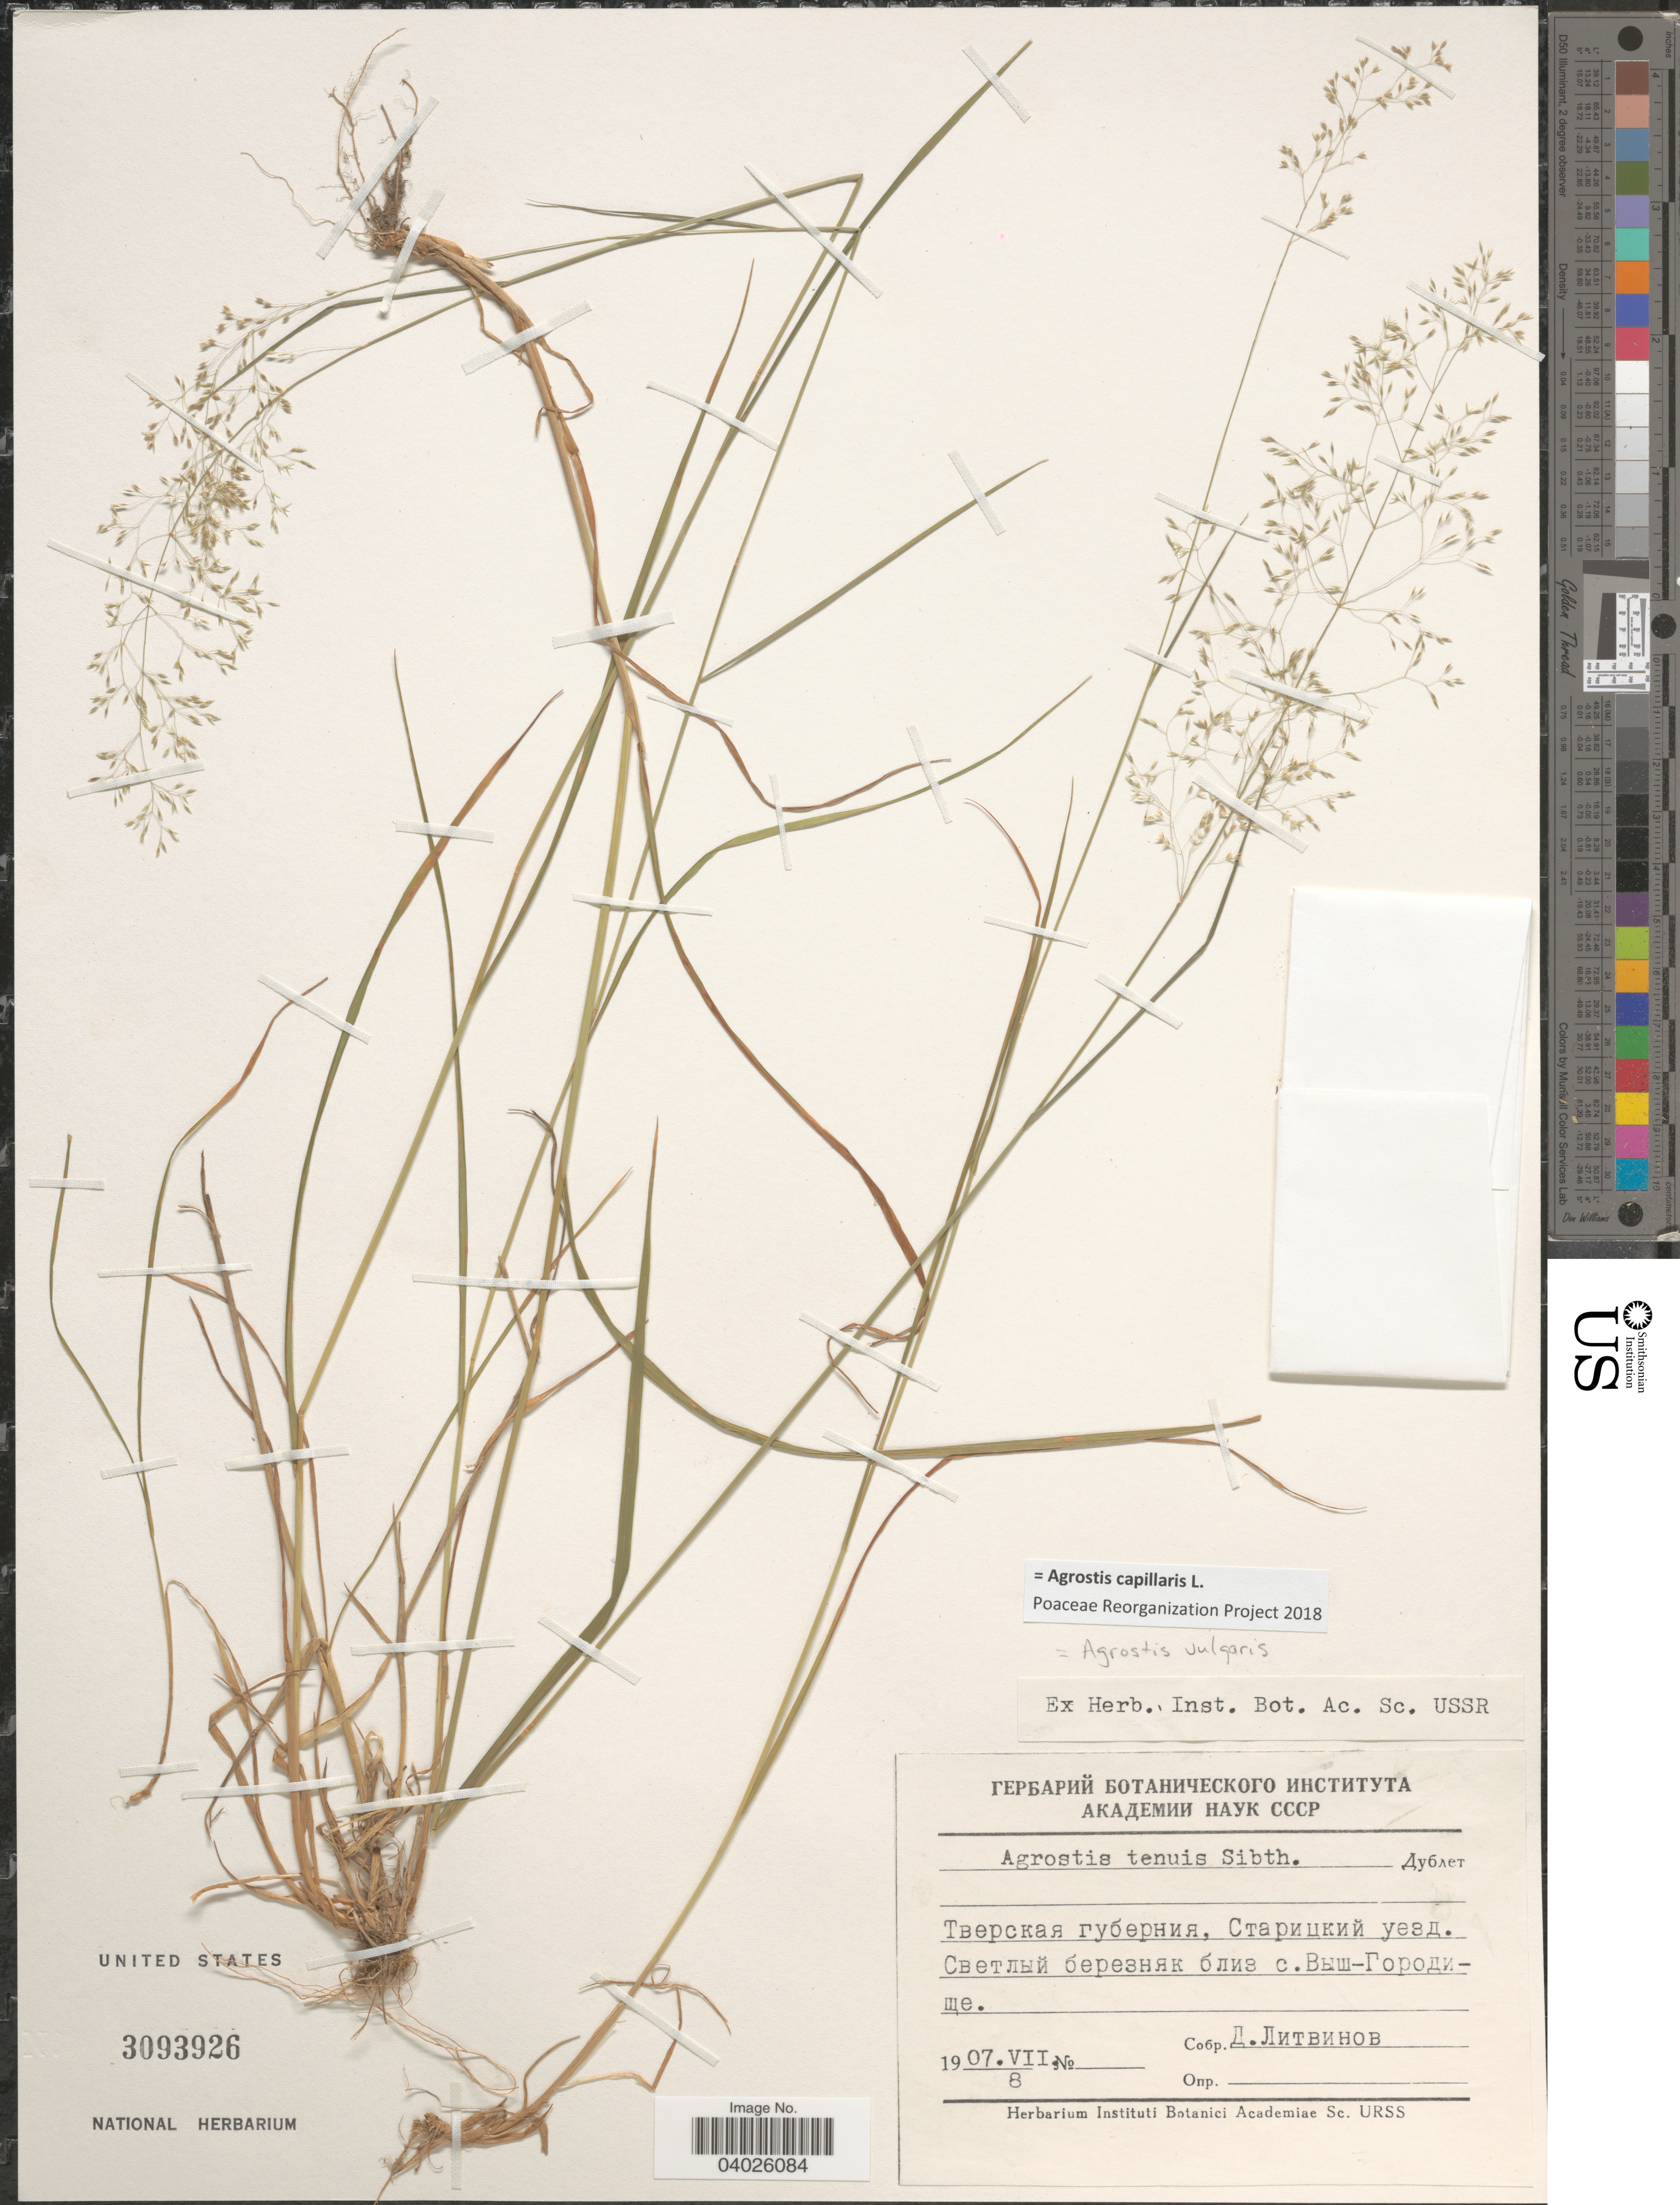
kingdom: Plantae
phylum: Tracheophyta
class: Liliopsida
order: Poales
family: Poaceae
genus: Agrostis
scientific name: Agrostis capillaris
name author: L.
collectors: D. Litvinov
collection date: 1907-07-08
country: Russian Federation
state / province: Tver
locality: Near Vysh-Gorodishche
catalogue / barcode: US 3093926